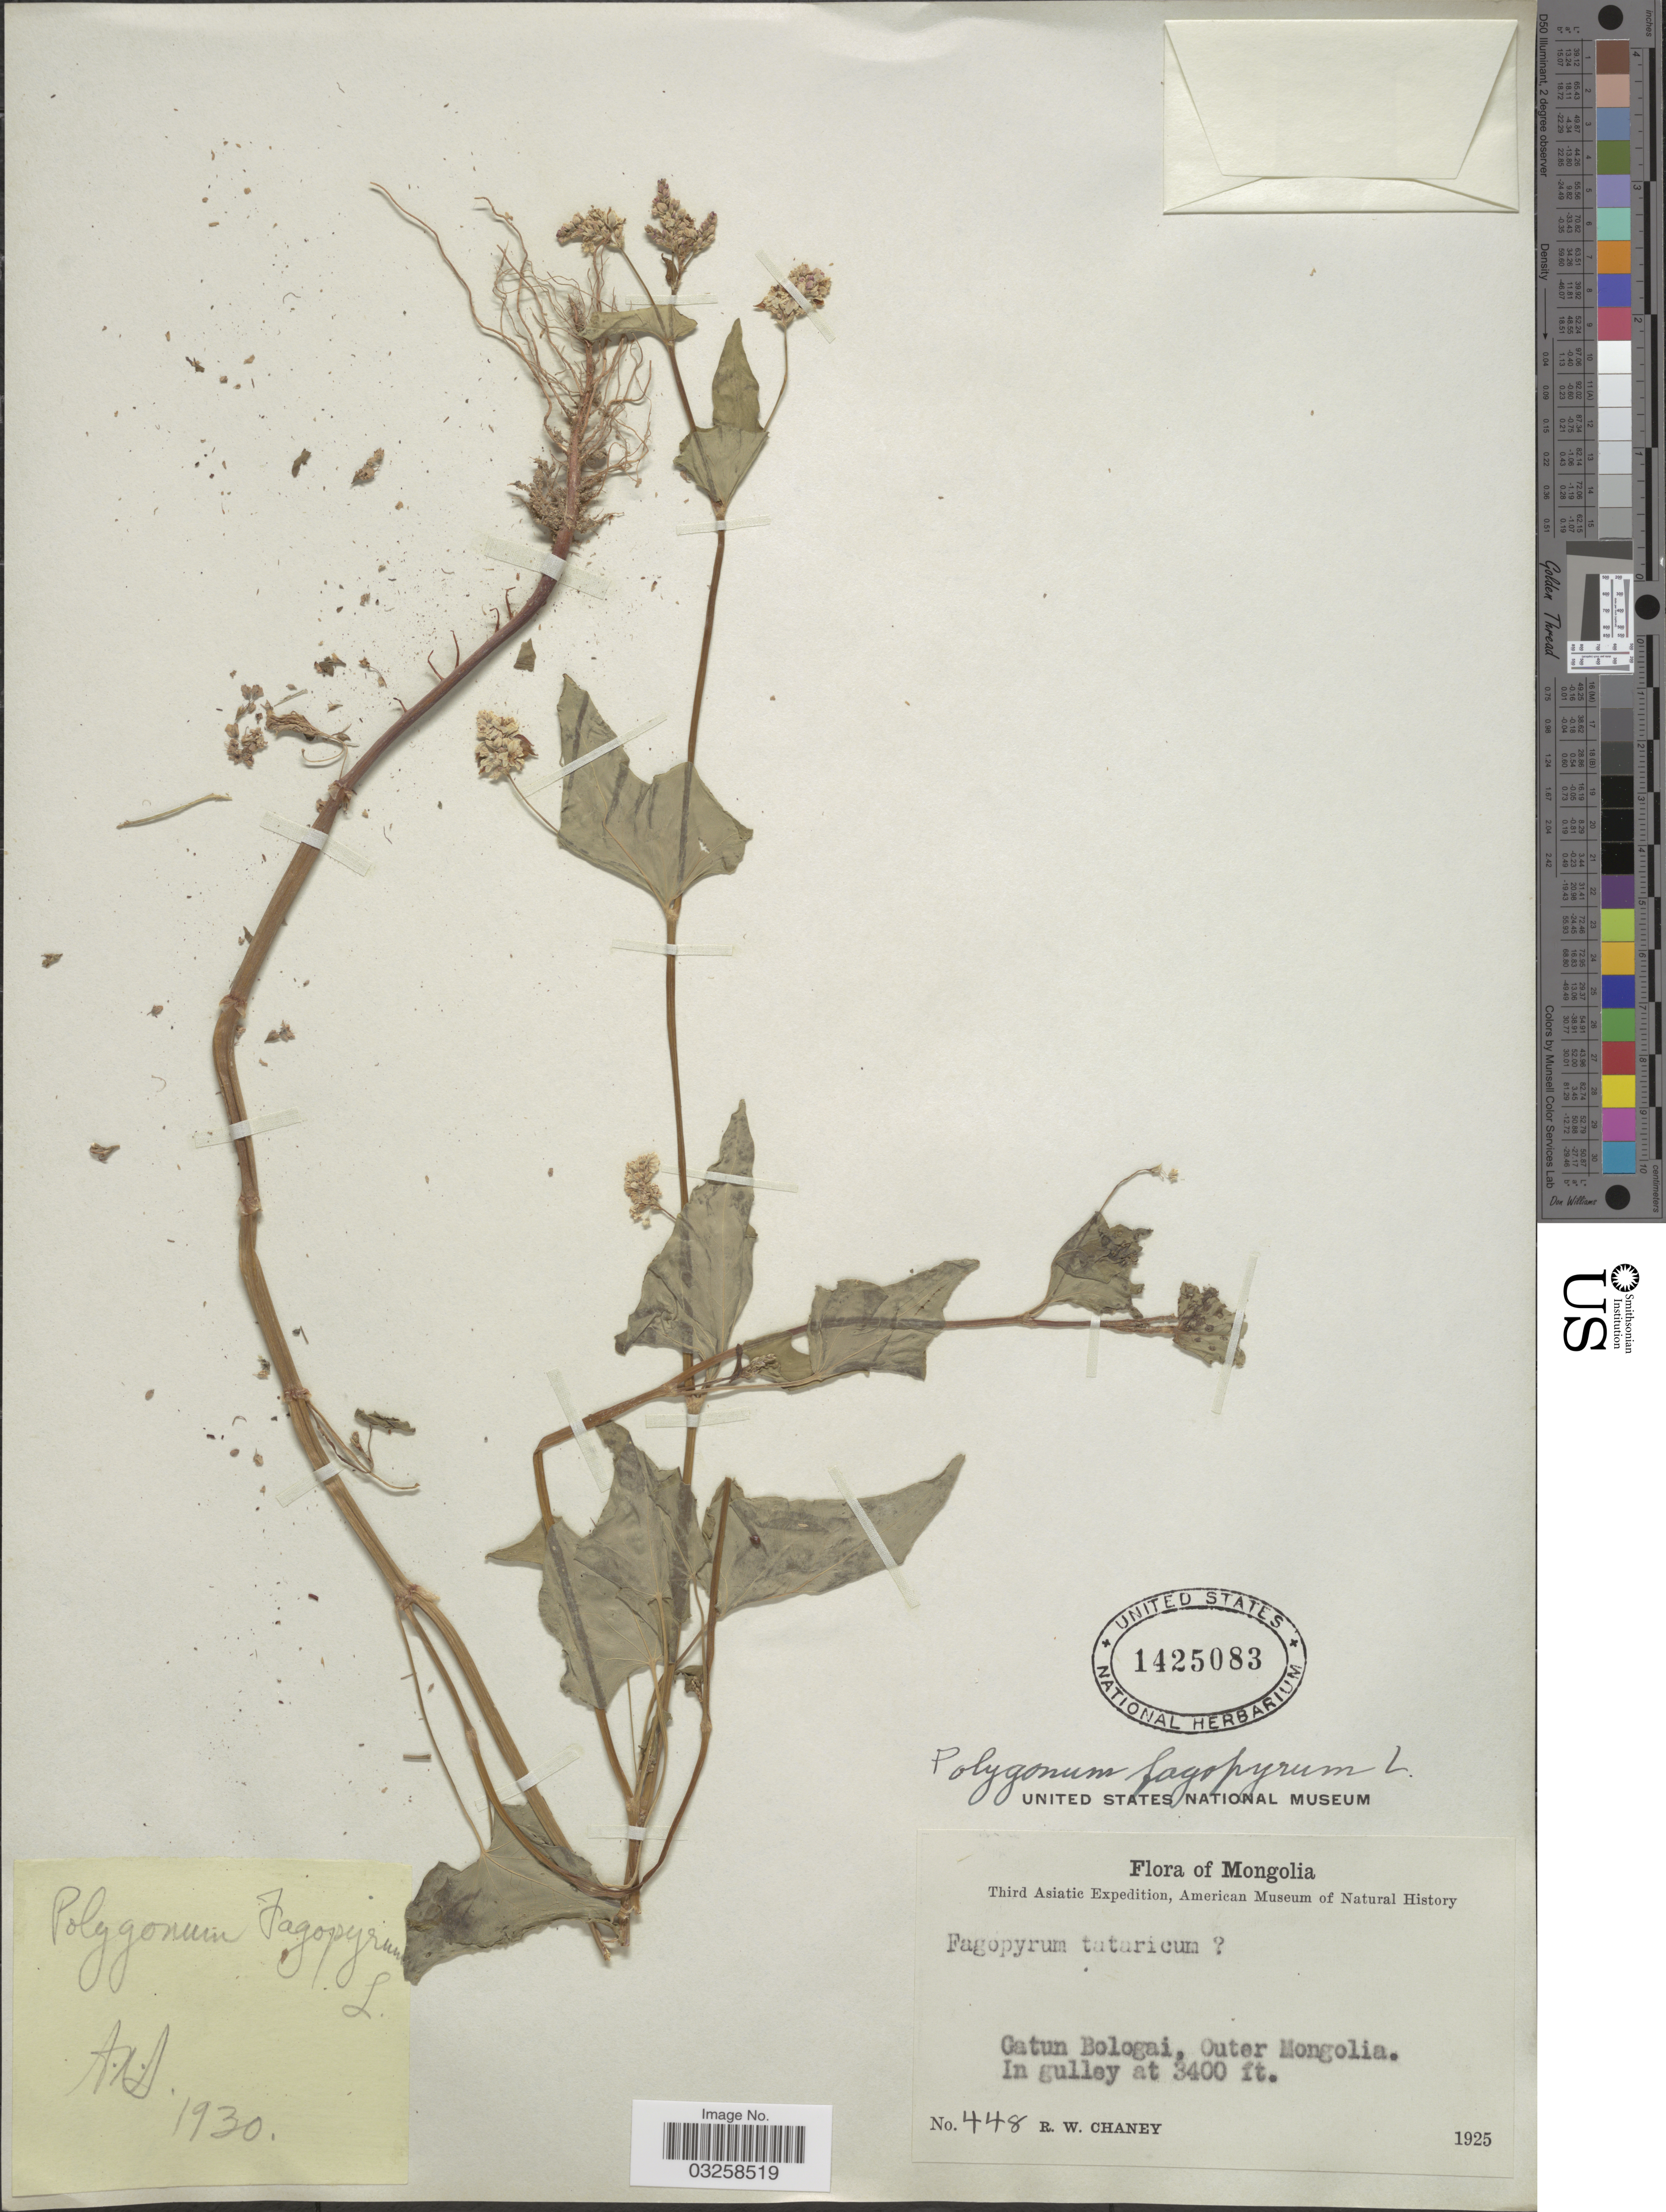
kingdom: Plantae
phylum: Tracheophyta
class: Magnoliopsida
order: Caryophyllales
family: Polygonaceae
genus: Polygonum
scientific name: Polygonum fagopyrum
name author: L.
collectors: R. Chaney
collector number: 448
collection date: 1925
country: Mongolia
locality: Gatun Bologai, Outer Mongolia.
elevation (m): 1036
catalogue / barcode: US 1425083